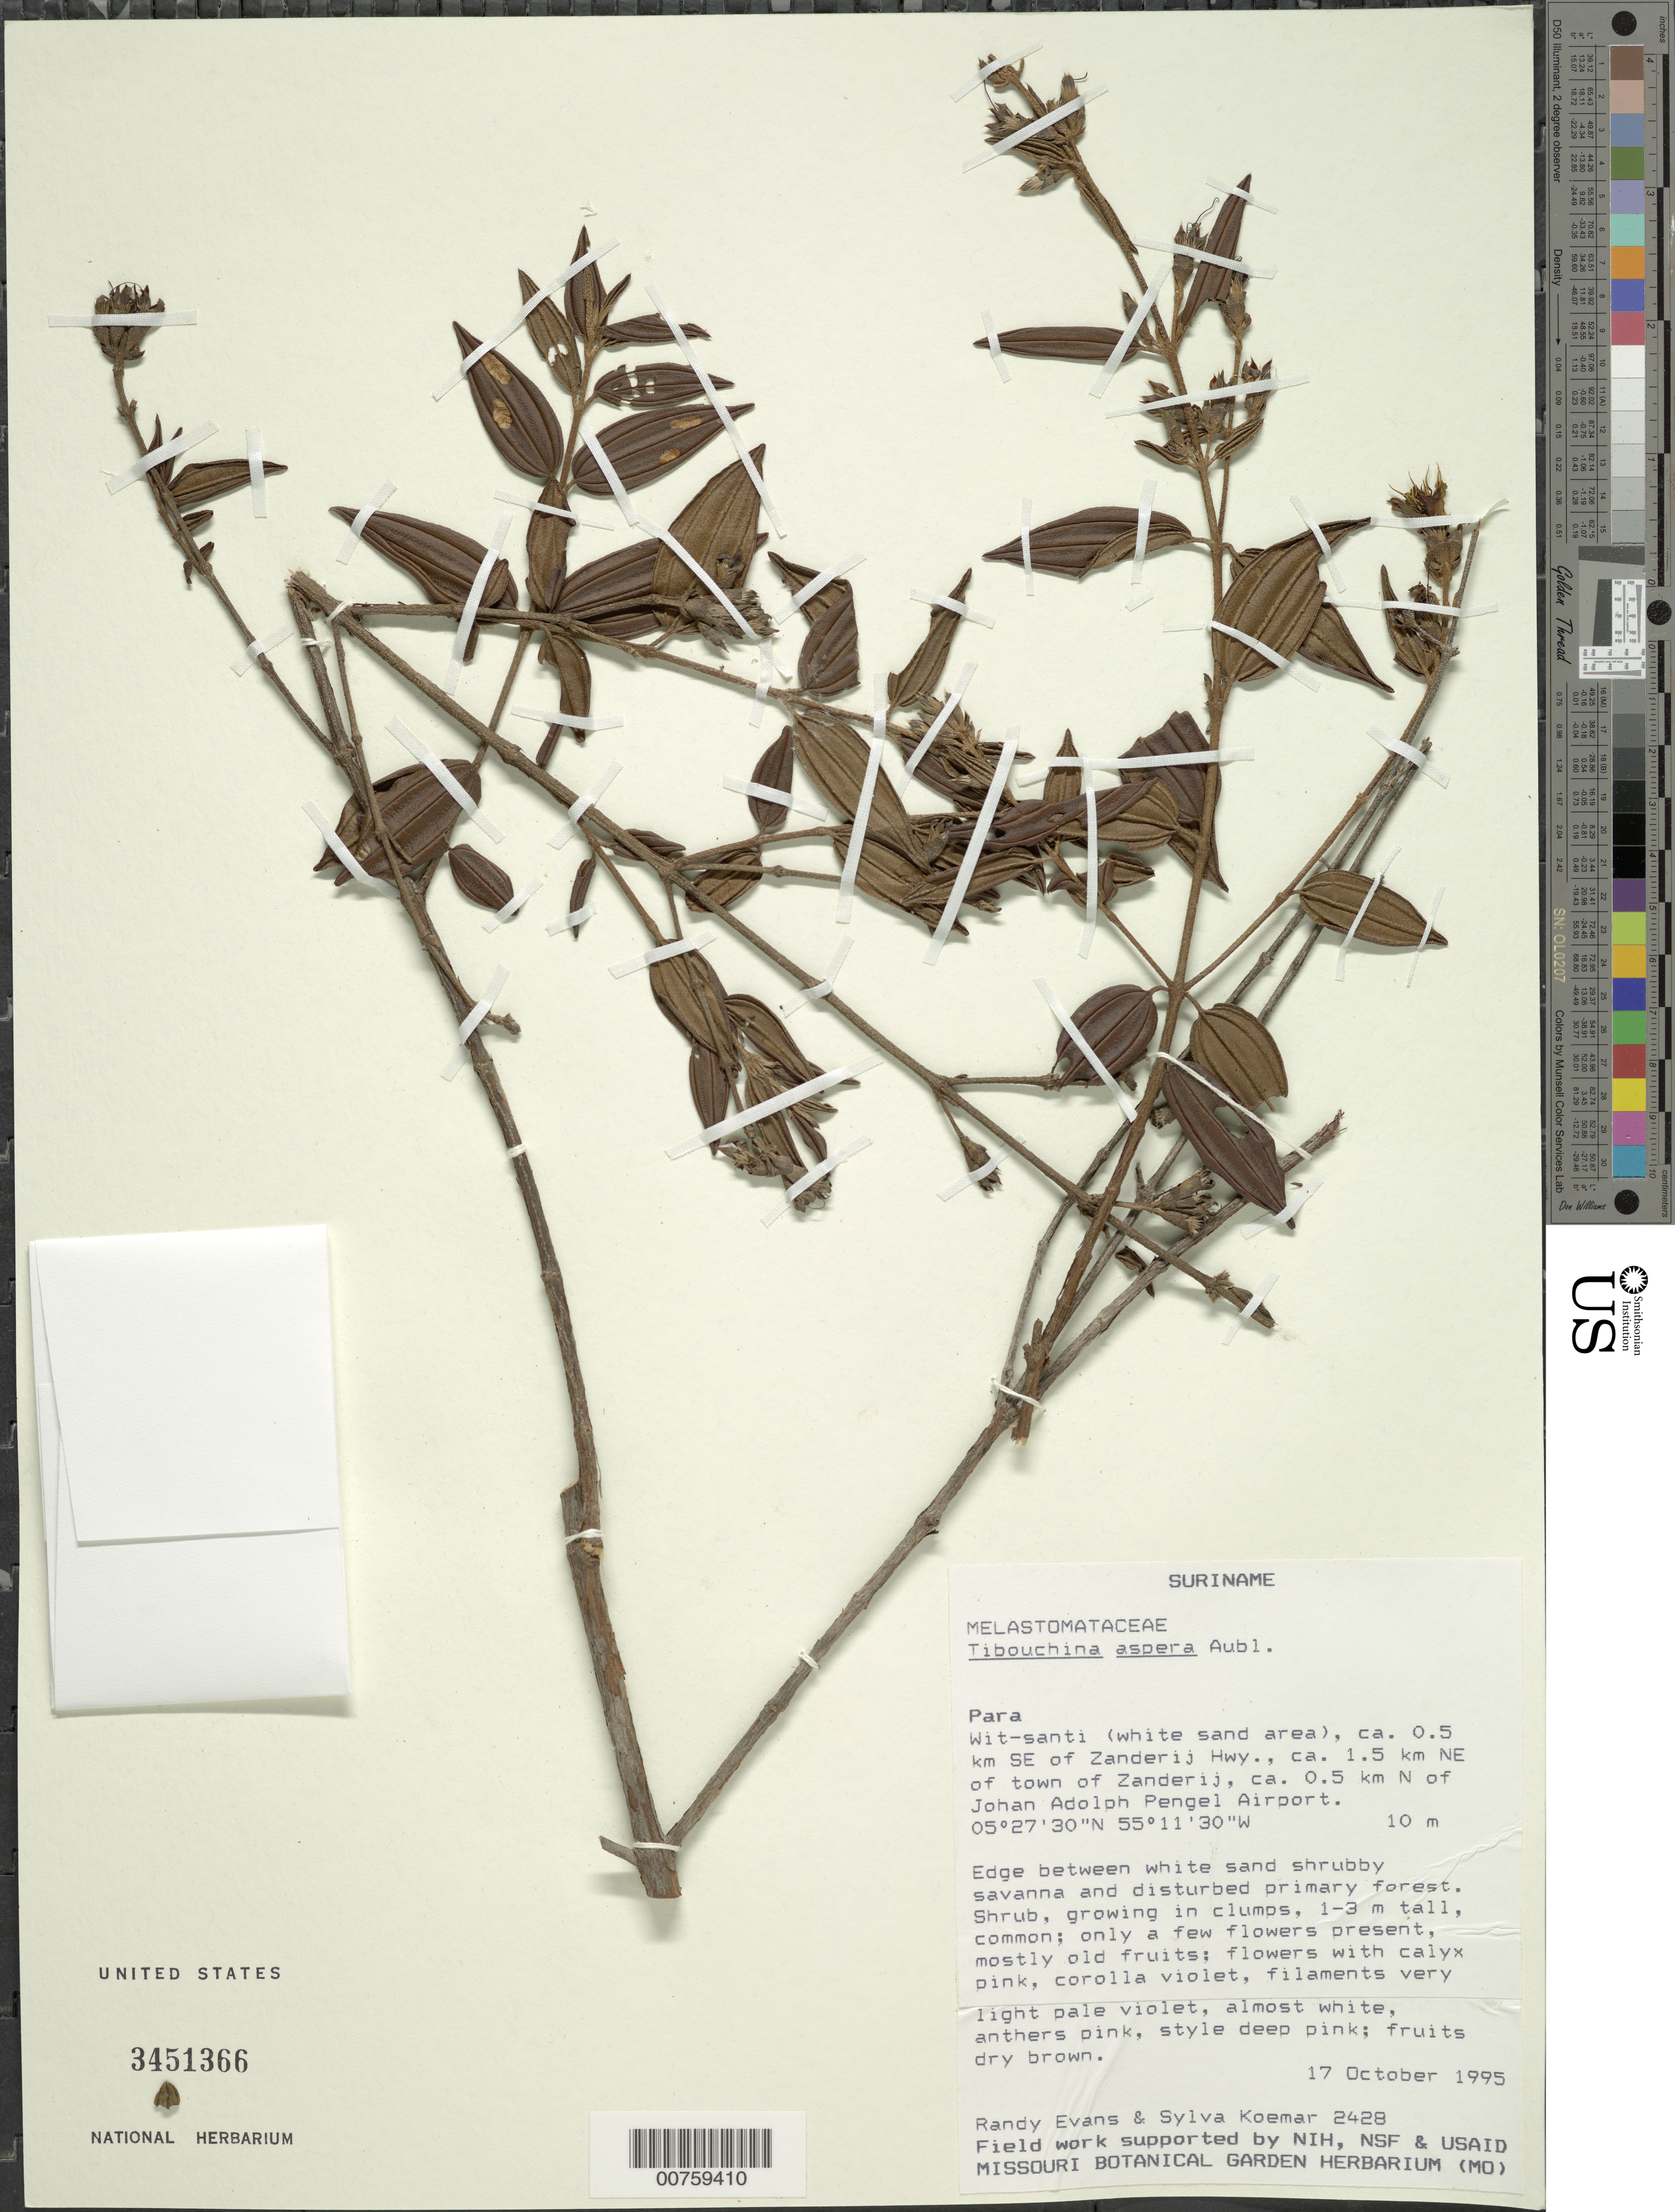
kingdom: Plantae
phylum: Tracheophyta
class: Magnoliopsida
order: Myrtales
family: Melastomataceae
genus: Tibouchina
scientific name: Tibouchina aspera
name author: Aubl.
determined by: Michelangeli, F. A.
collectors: R. Evans & S. Koemar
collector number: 2428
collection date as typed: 17-Oct-95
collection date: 1995-10-17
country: Suriname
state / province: Para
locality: Zanderij Hwy., 0.5 km SE of; ca 1.5 km NE of town of Zanderij, ca. 0.5 km N of Johan Adolph Pengel Airport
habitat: Wit-Santi (white sand area), edge between white sand shrubby savanna and disturbed primary forest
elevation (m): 10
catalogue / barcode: US 3451366